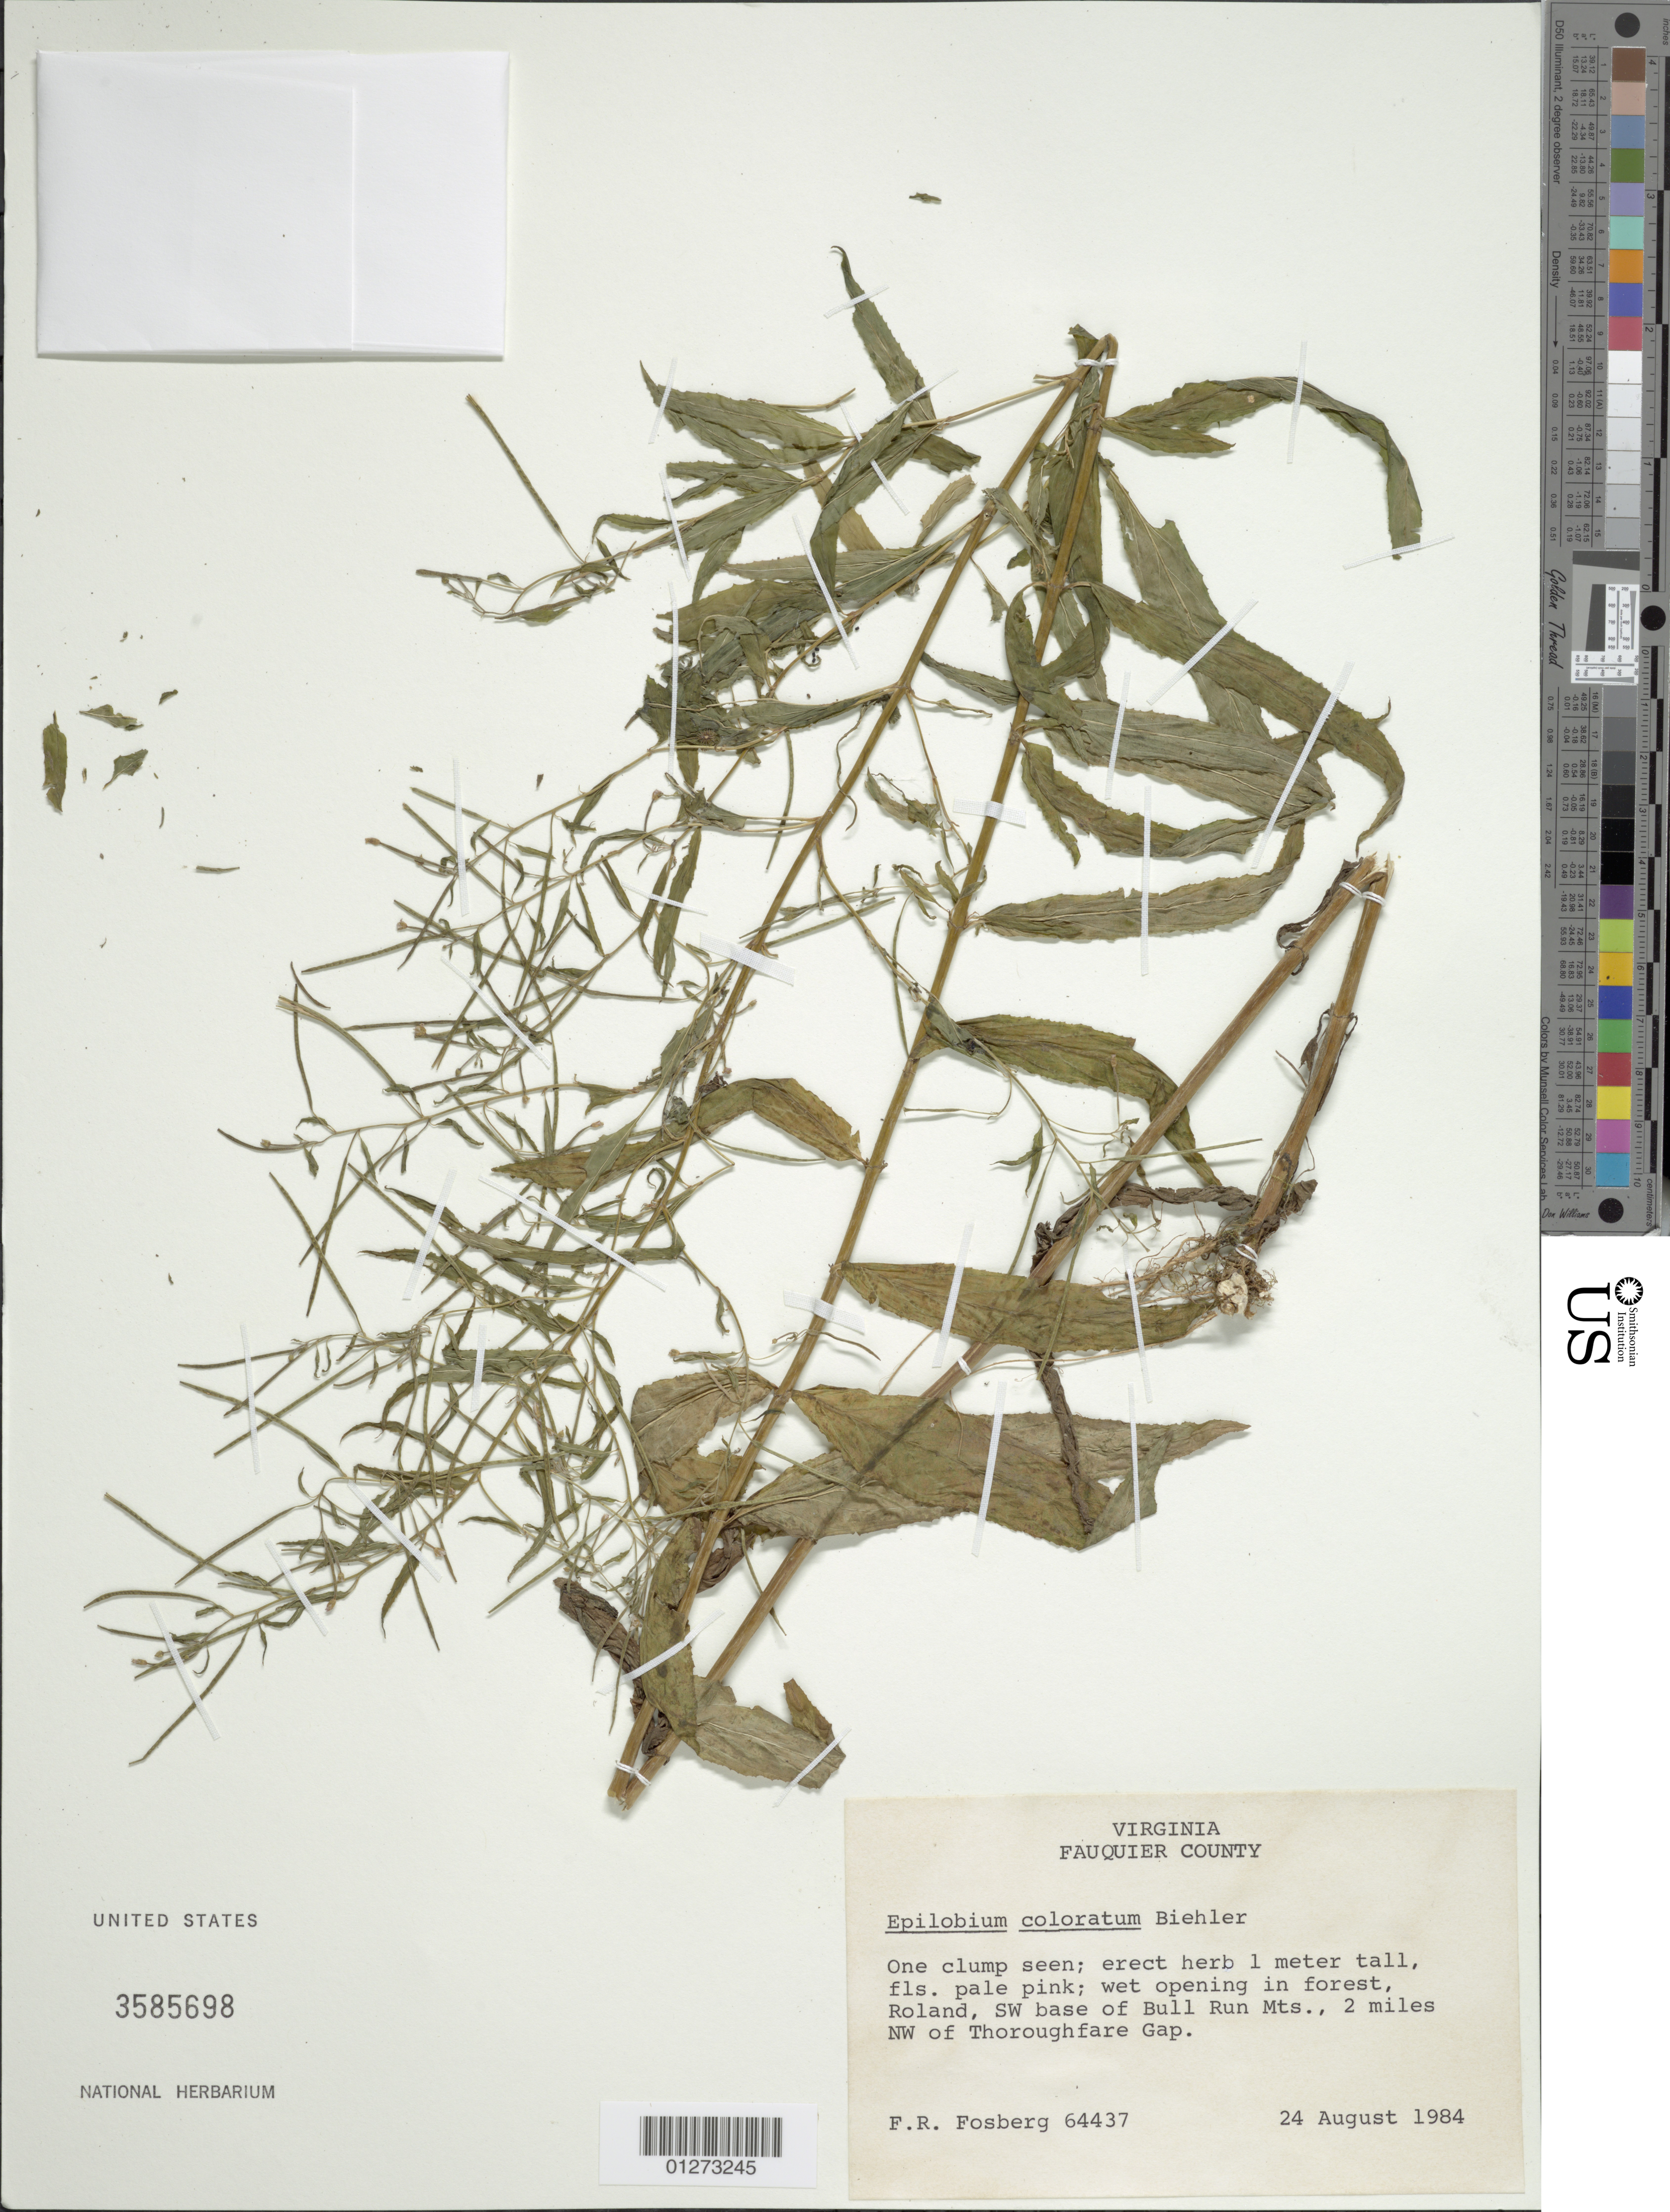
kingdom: Plantae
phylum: Tracheophyta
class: Magnoliopsida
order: Myrtales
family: Onagraceae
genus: Epilobium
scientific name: Epilobium coloratum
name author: Biehler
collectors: F. R. Fosberg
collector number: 64437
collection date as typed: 24 August 1984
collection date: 1984-08-24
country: United States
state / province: Virginia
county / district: Fauquier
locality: Roland, SW base of Bull Run Mts., 2 miles NW of Thoroughfare Gap.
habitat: Wet opening in forest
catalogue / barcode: US 3585698